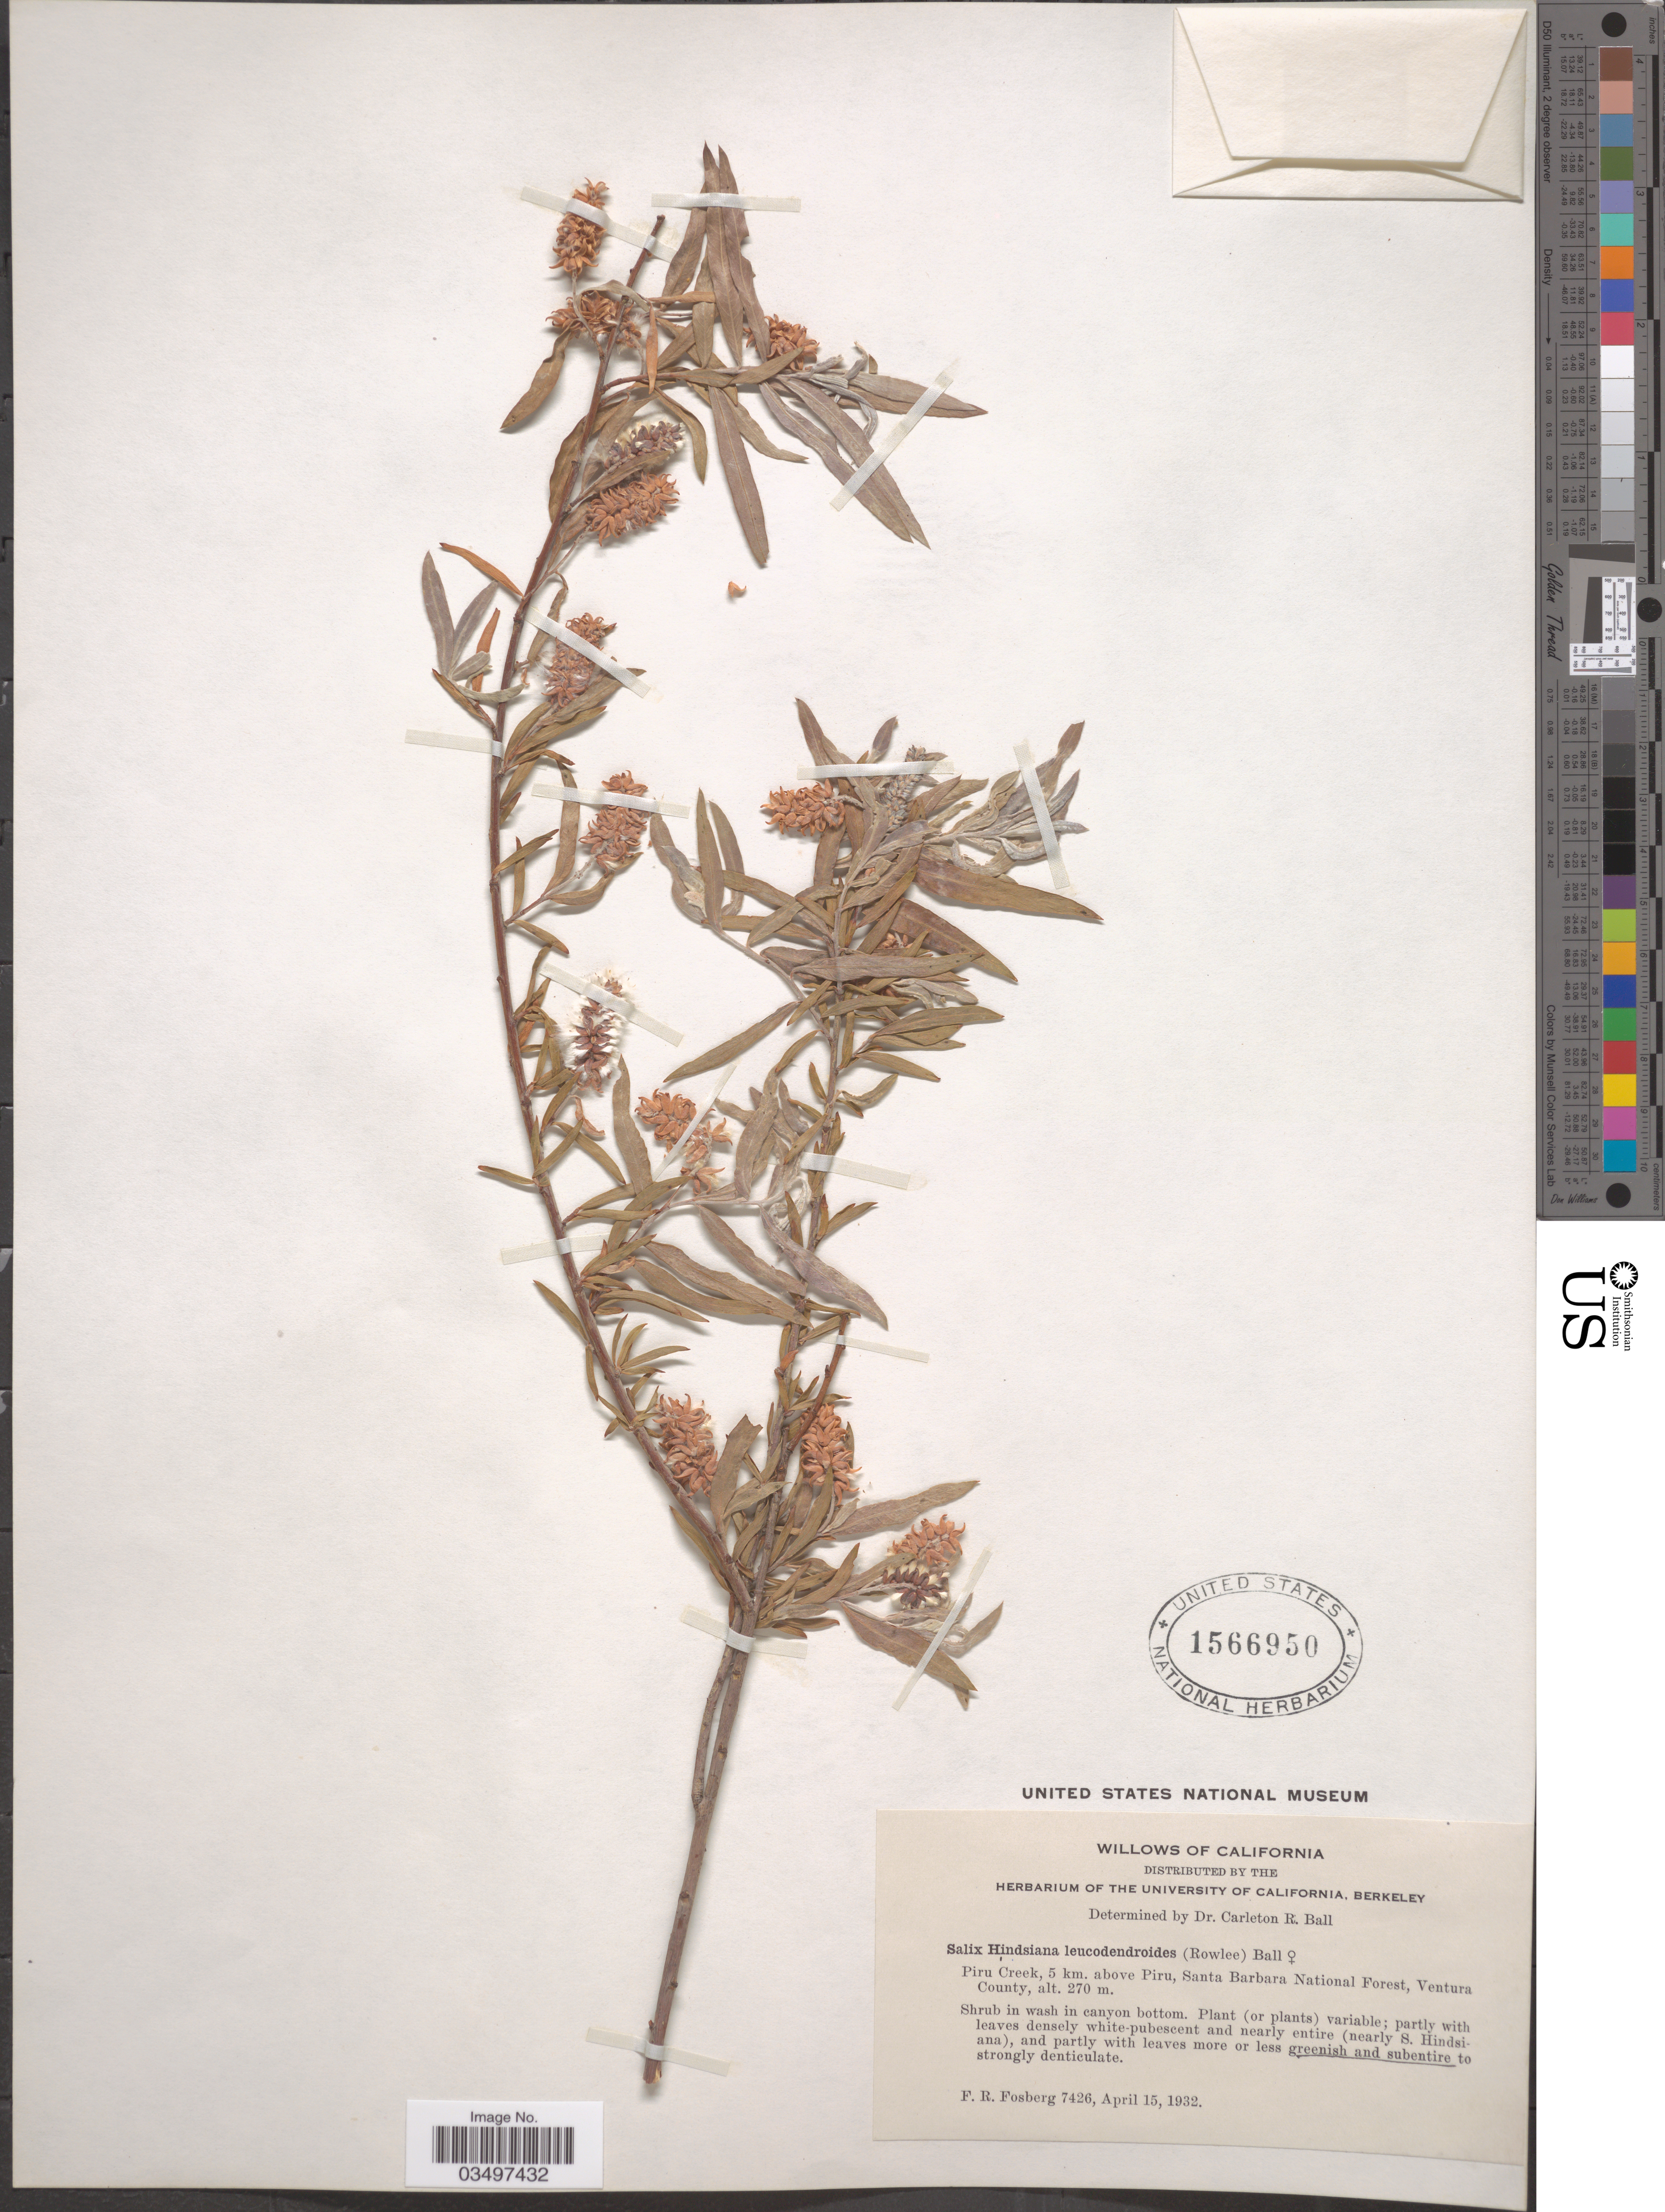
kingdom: Plantae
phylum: Tracheophyta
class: Magnoliopsida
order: Malpighiales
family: Salicaceae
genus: Salix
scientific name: Salix hindsiana var. leucodendroides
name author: (Rowlee) C.R. Ball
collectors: F. R. Fosberg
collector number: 7426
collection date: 1932-04-15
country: United States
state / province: California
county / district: Ventura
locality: Piru Creek, 5 km. above Piru, Santa Barbara National Forest, Ventura County.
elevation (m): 270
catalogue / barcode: US 1566950